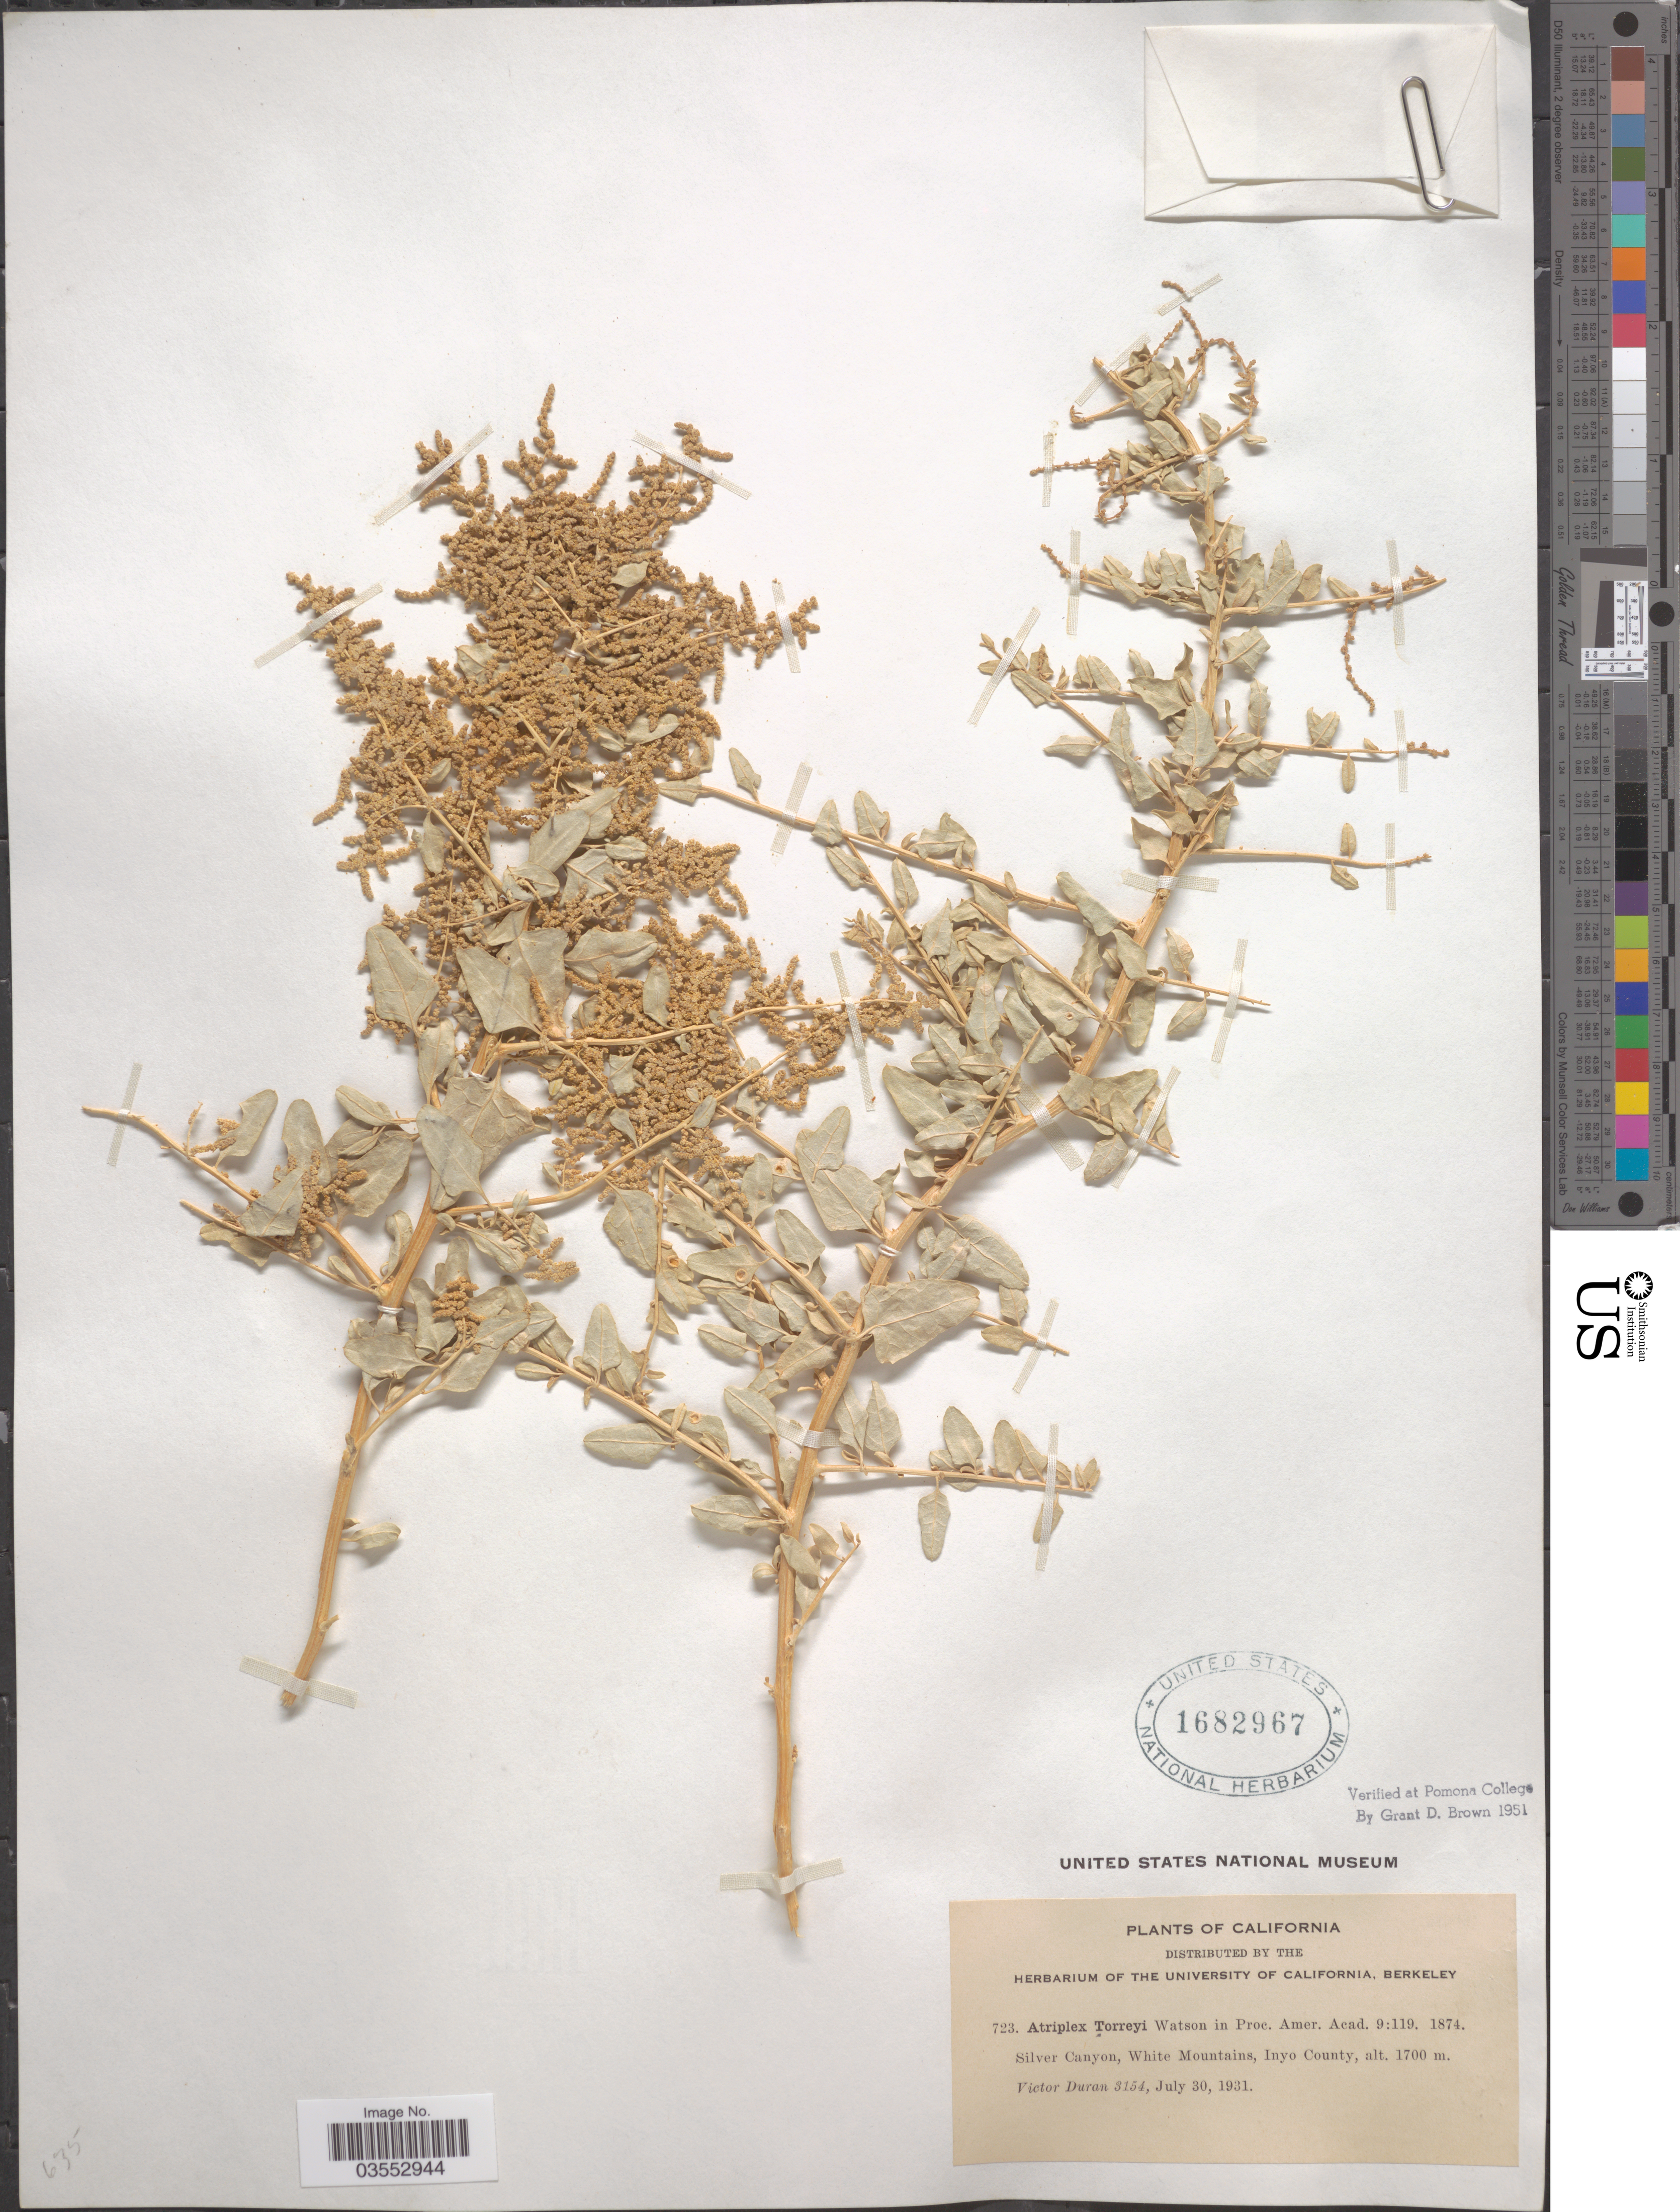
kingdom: Plantae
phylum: Tracheophyta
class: Magnoliopsida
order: Caryophyllales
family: Amaranthaceae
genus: Atriplex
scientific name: Atriplex torreyi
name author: (S. Watson) S. Watson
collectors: V. Duran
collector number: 3154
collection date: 1931-07-30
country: United States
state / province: California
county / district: Inyo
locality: Silver Canyon, White Mountains, Inyo County.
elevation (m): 1700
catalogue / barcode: US 1682967